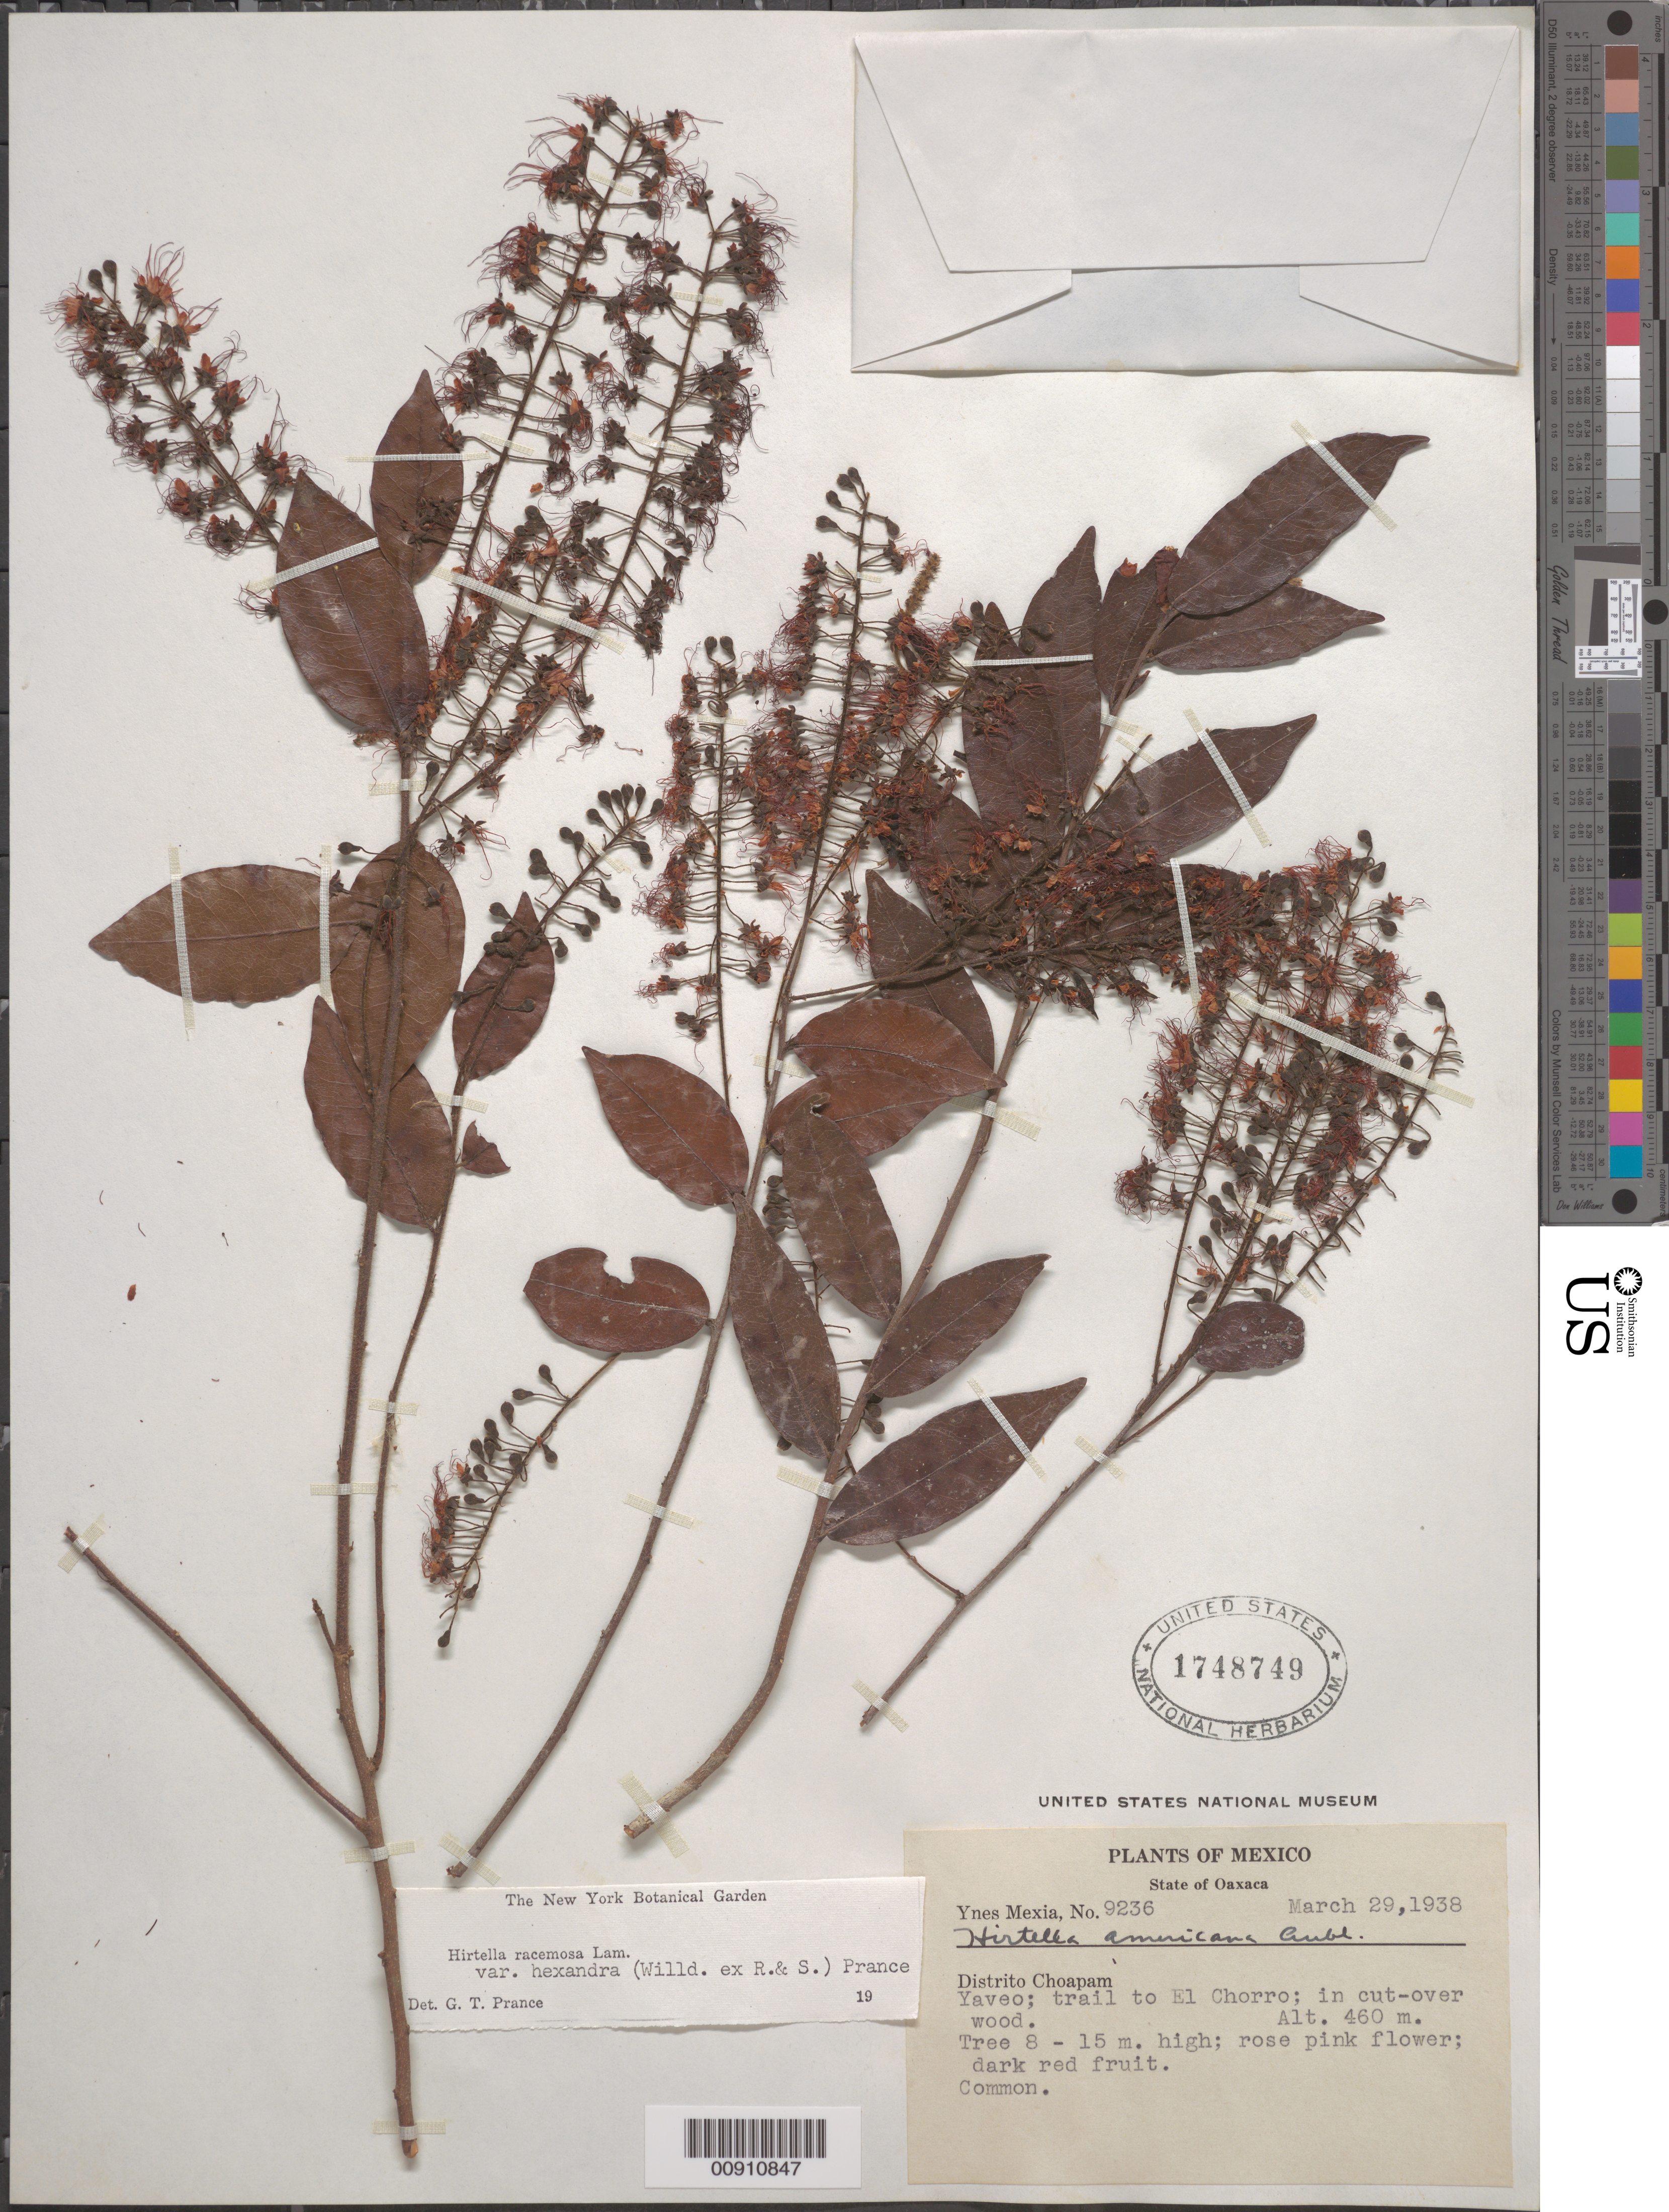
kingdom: Plantae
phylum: Tracheophyta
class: Magnoliopsida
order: Malpighiales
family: Chrysobalanaceae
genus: Hirtella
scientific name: Hirtella racemosa var. hexandra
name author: (Willd. ex Roem. & Schult.) Prance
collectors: Y. Mexia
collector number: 9236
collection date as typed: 29 Mar 1938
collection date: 1938-03-29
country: Mexico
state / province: Oaxaca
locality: Yaveo; trail to El Chorro, Distrito Choapam, State of Oaxaca.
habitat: In cut-over wood.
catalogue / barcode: US 1748749